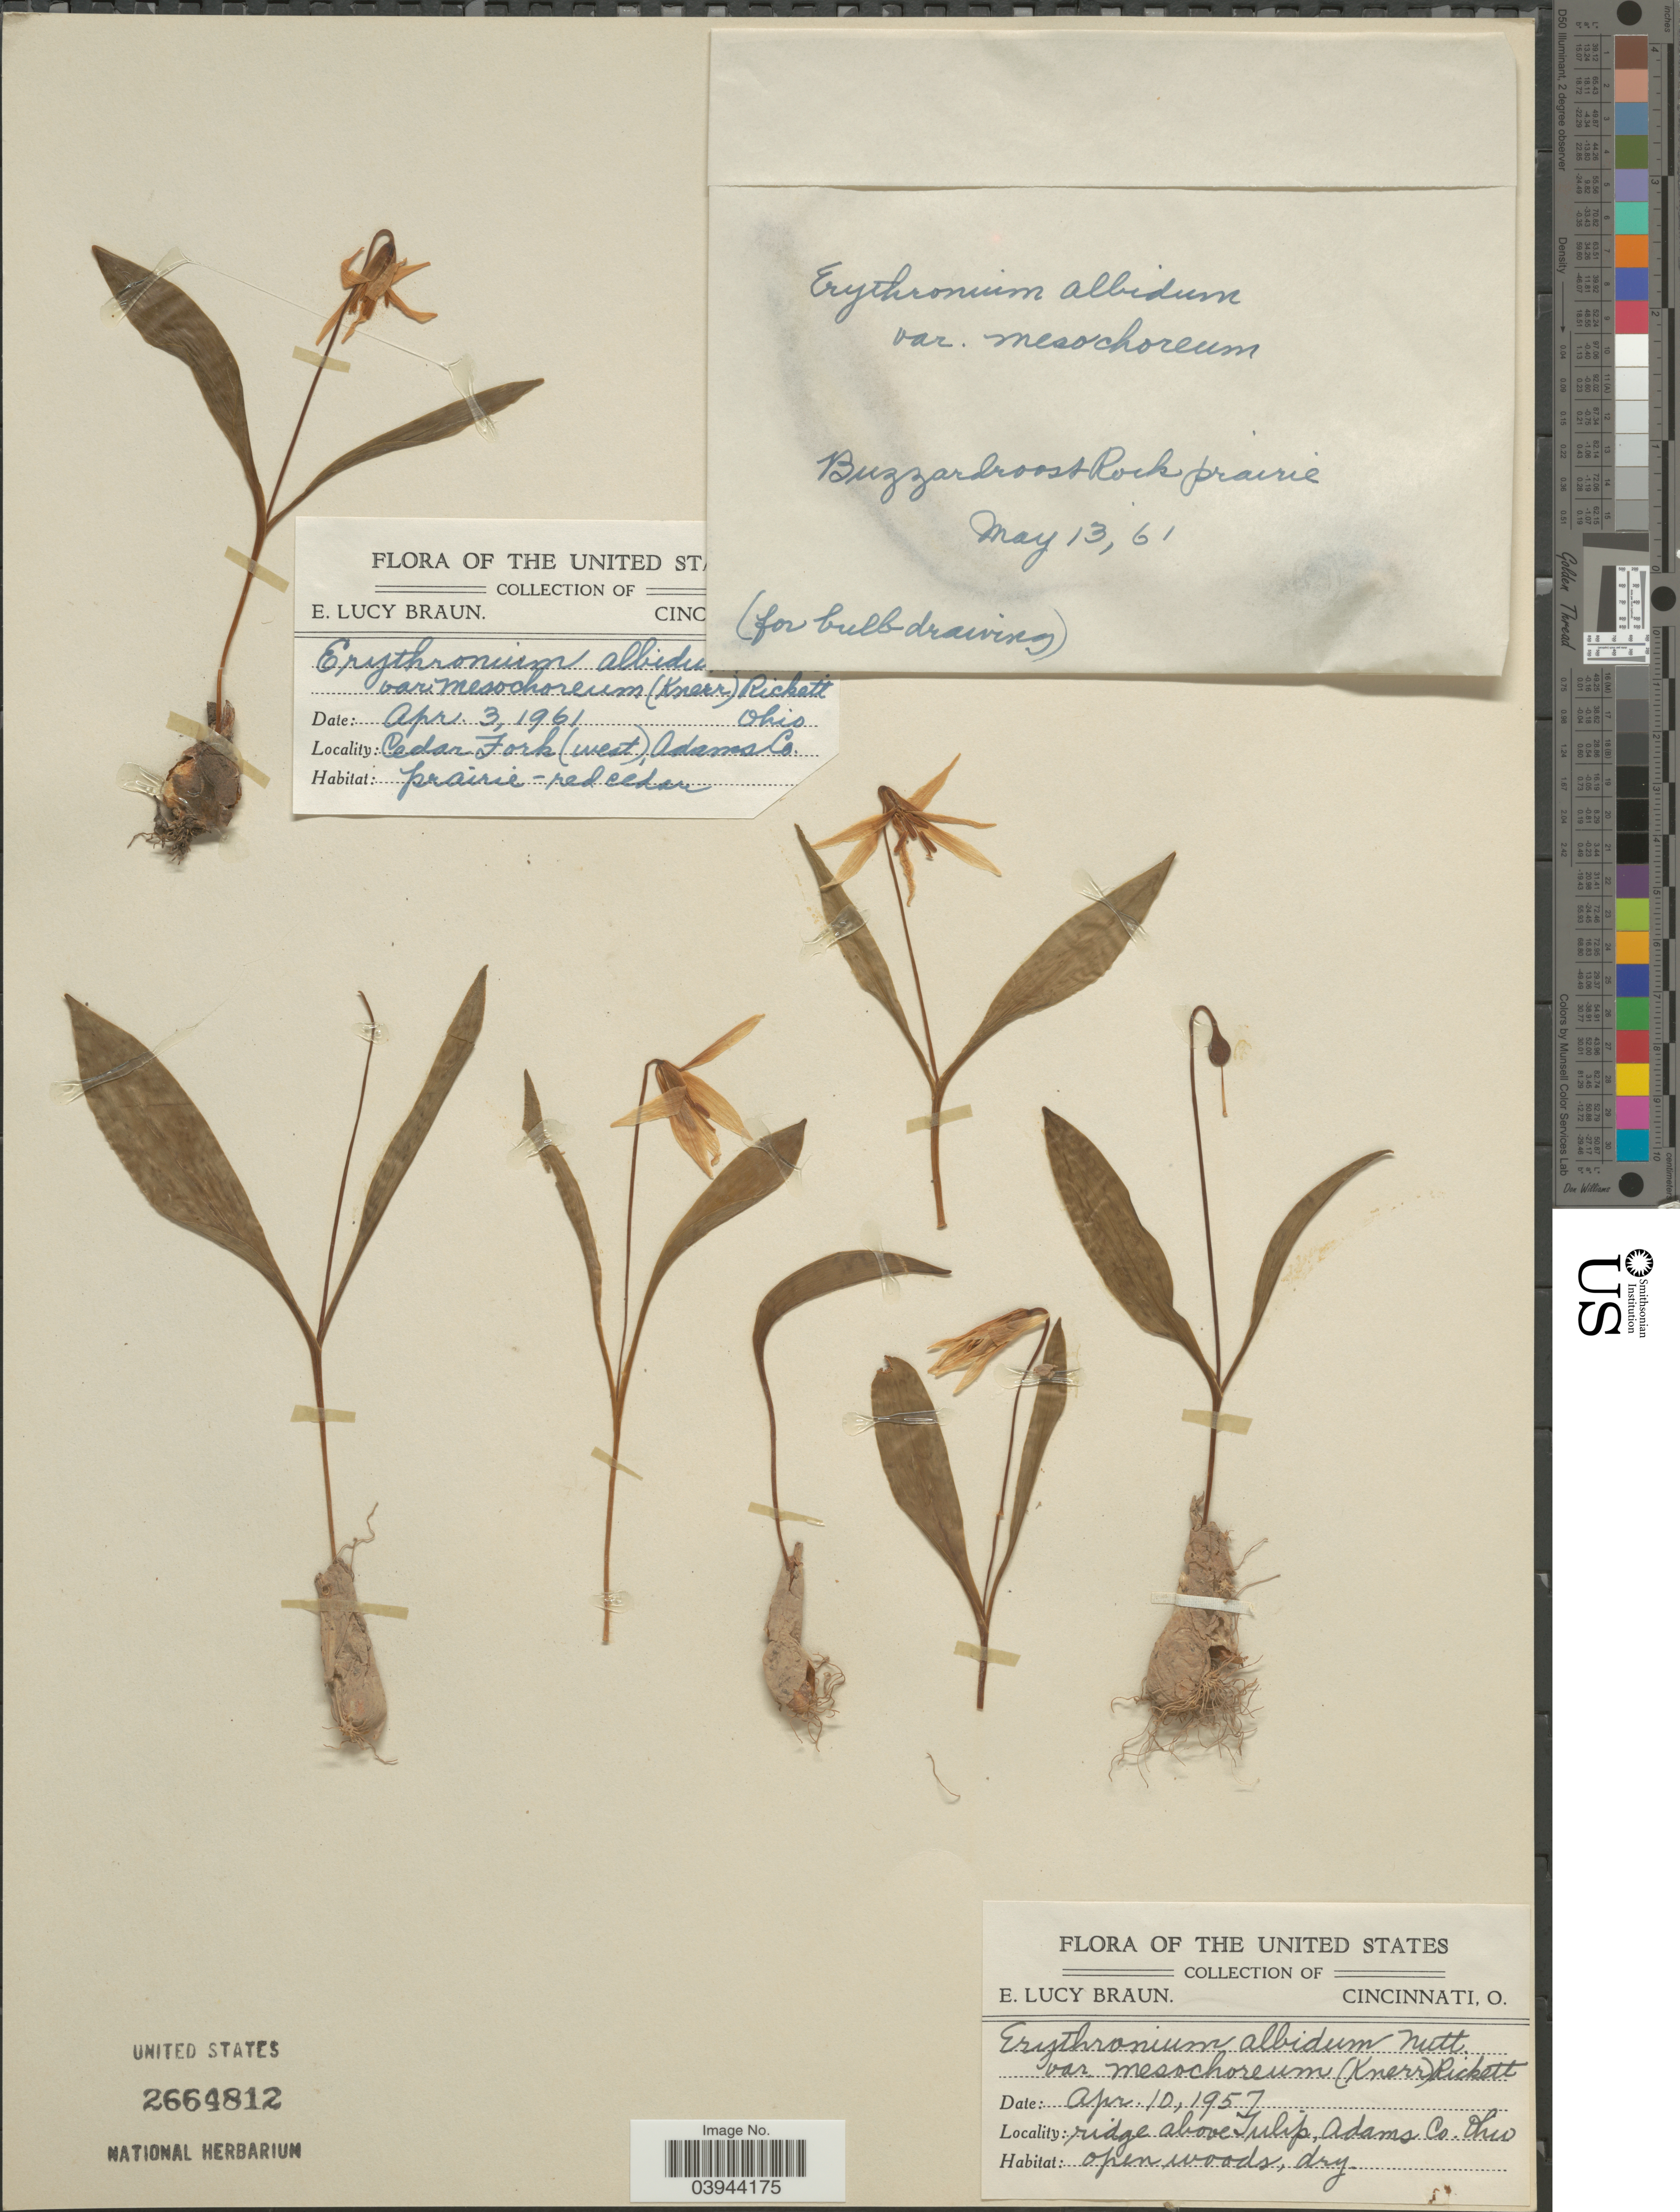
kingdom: Plantae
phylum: Tracheophyta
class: Liliopsida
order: Liliales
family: Liliaceae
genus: Erythronium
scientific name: Erythronium albidum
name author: Nutt.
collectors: E. L. Braun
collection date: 1957-04-10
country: United States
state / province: Ohio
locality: Ridge above Tulip, Adams Co.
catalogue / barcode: US 2664812